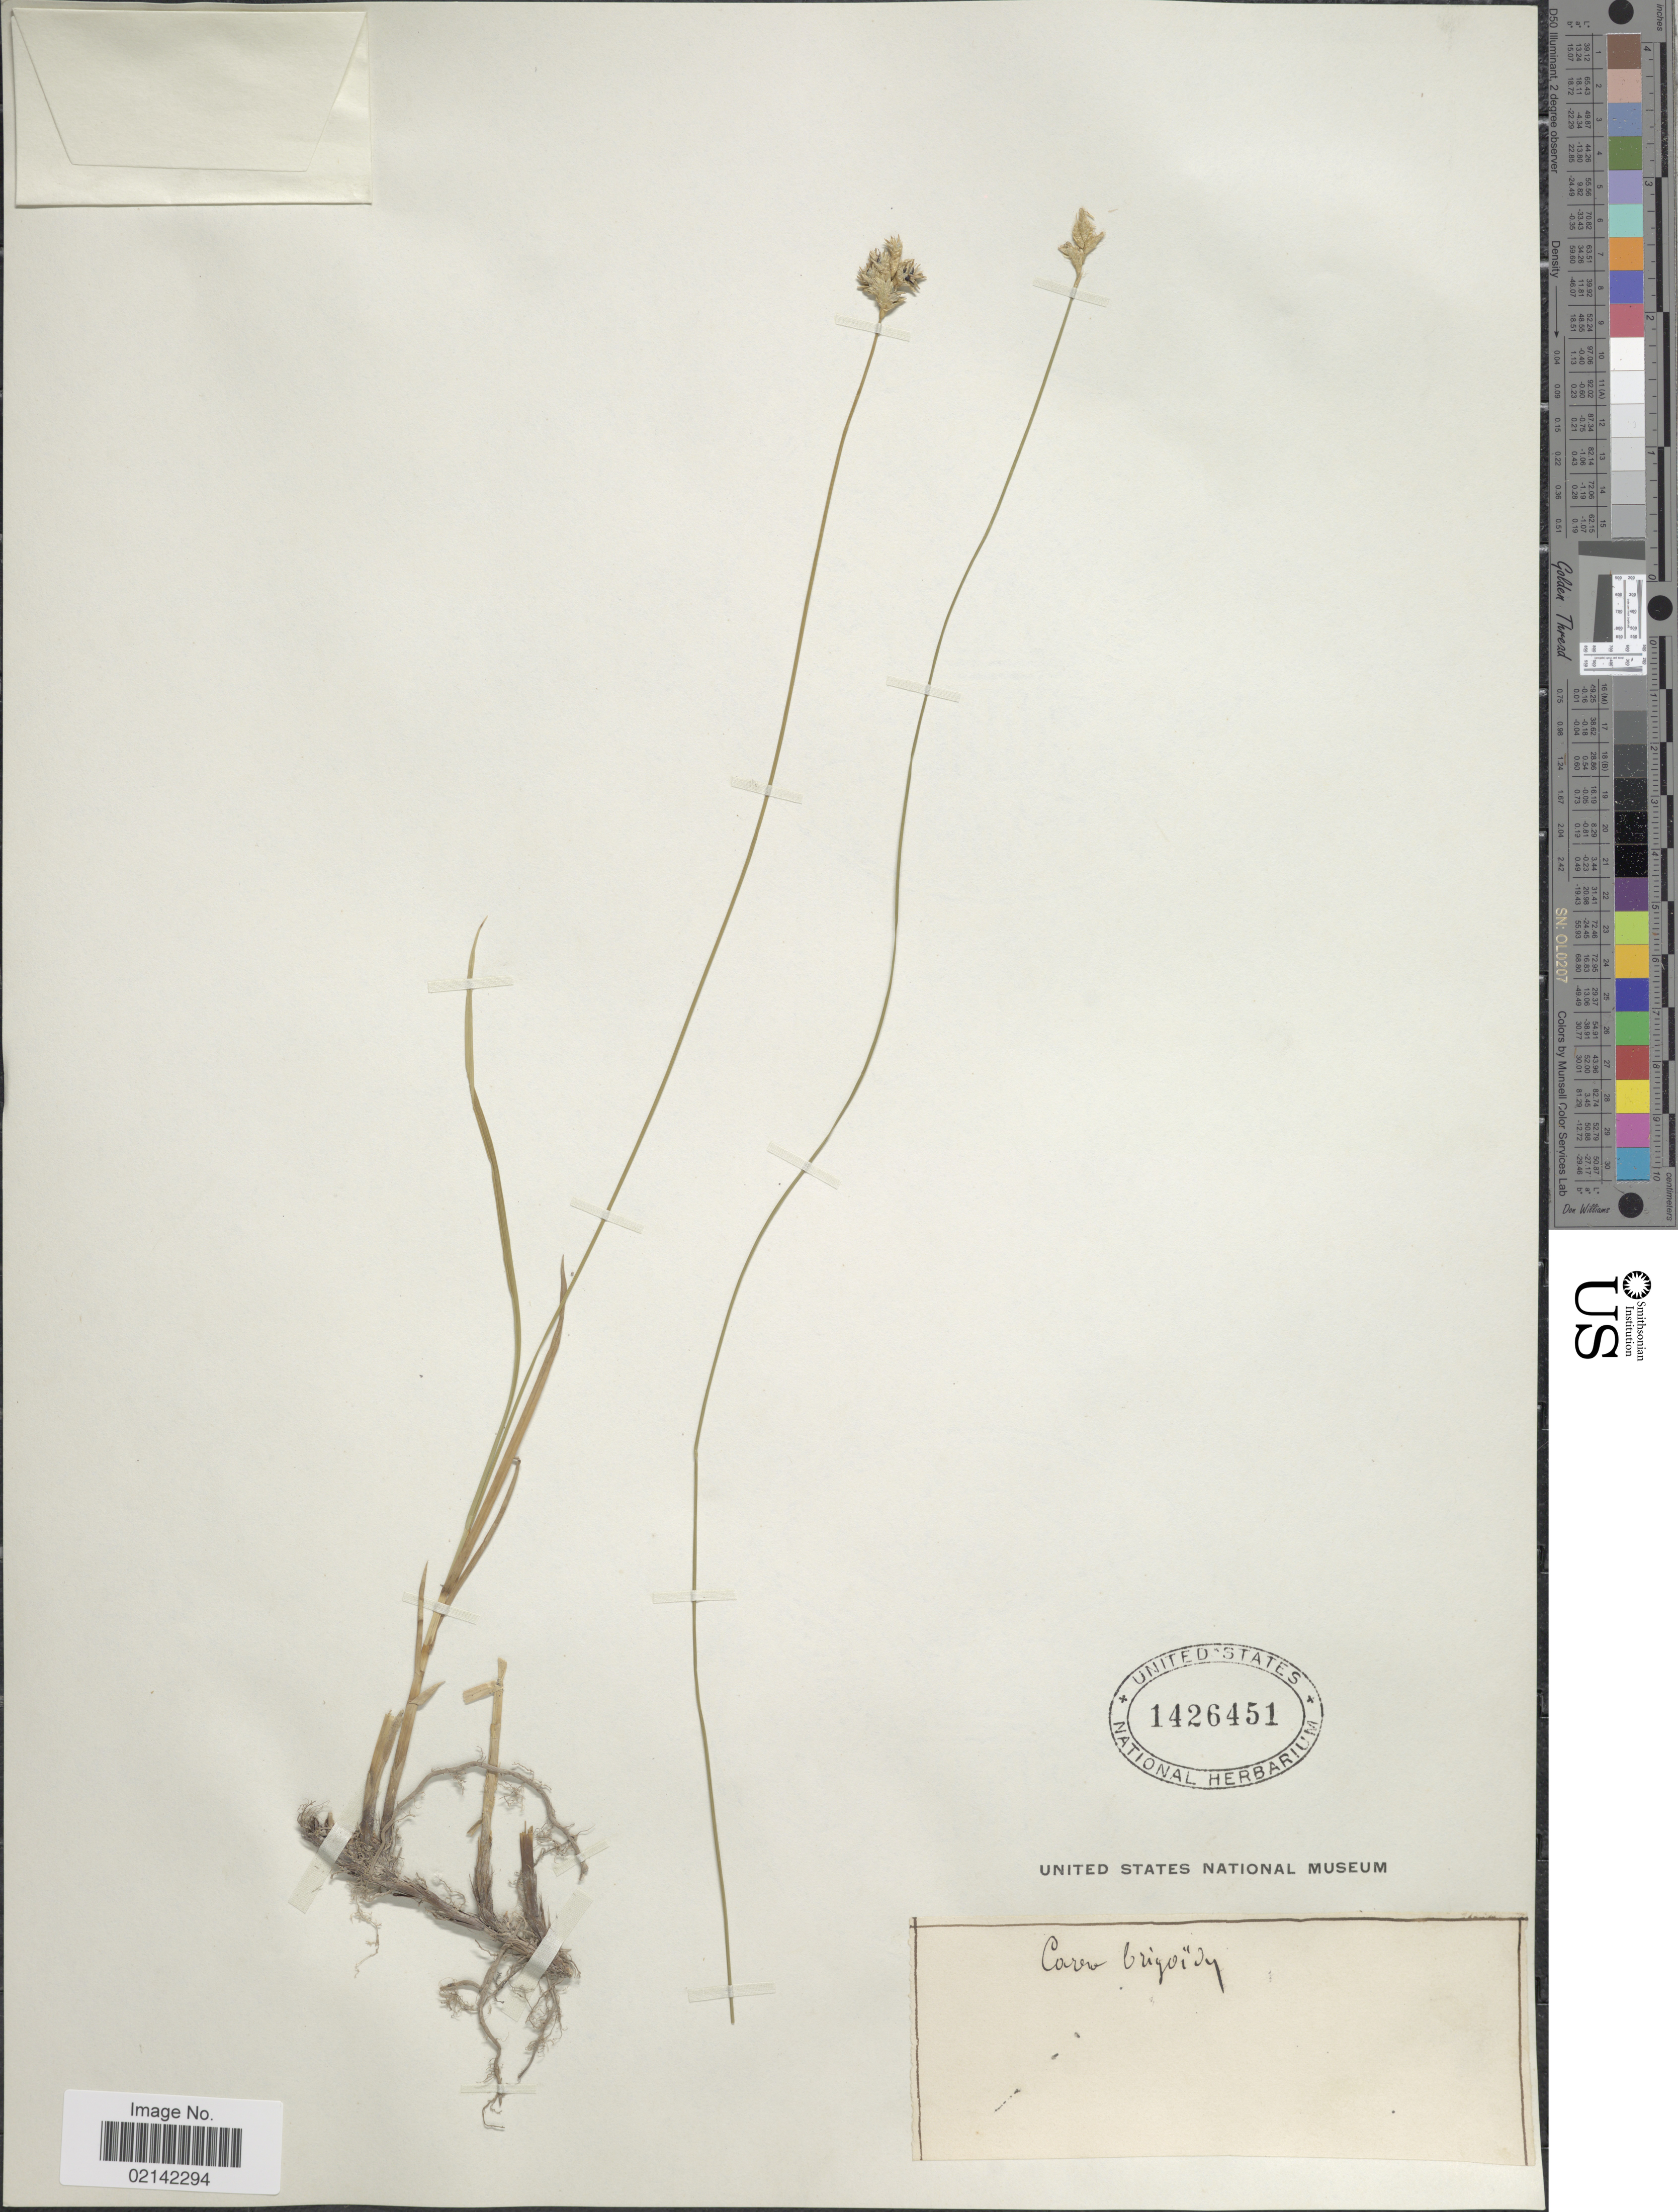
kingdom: Plantae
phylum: Tracheophyta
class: Liliopsida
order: Poales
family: Cyperaceae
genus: Carex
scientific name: Carex brizoides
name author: L.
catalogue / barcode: US 1426451